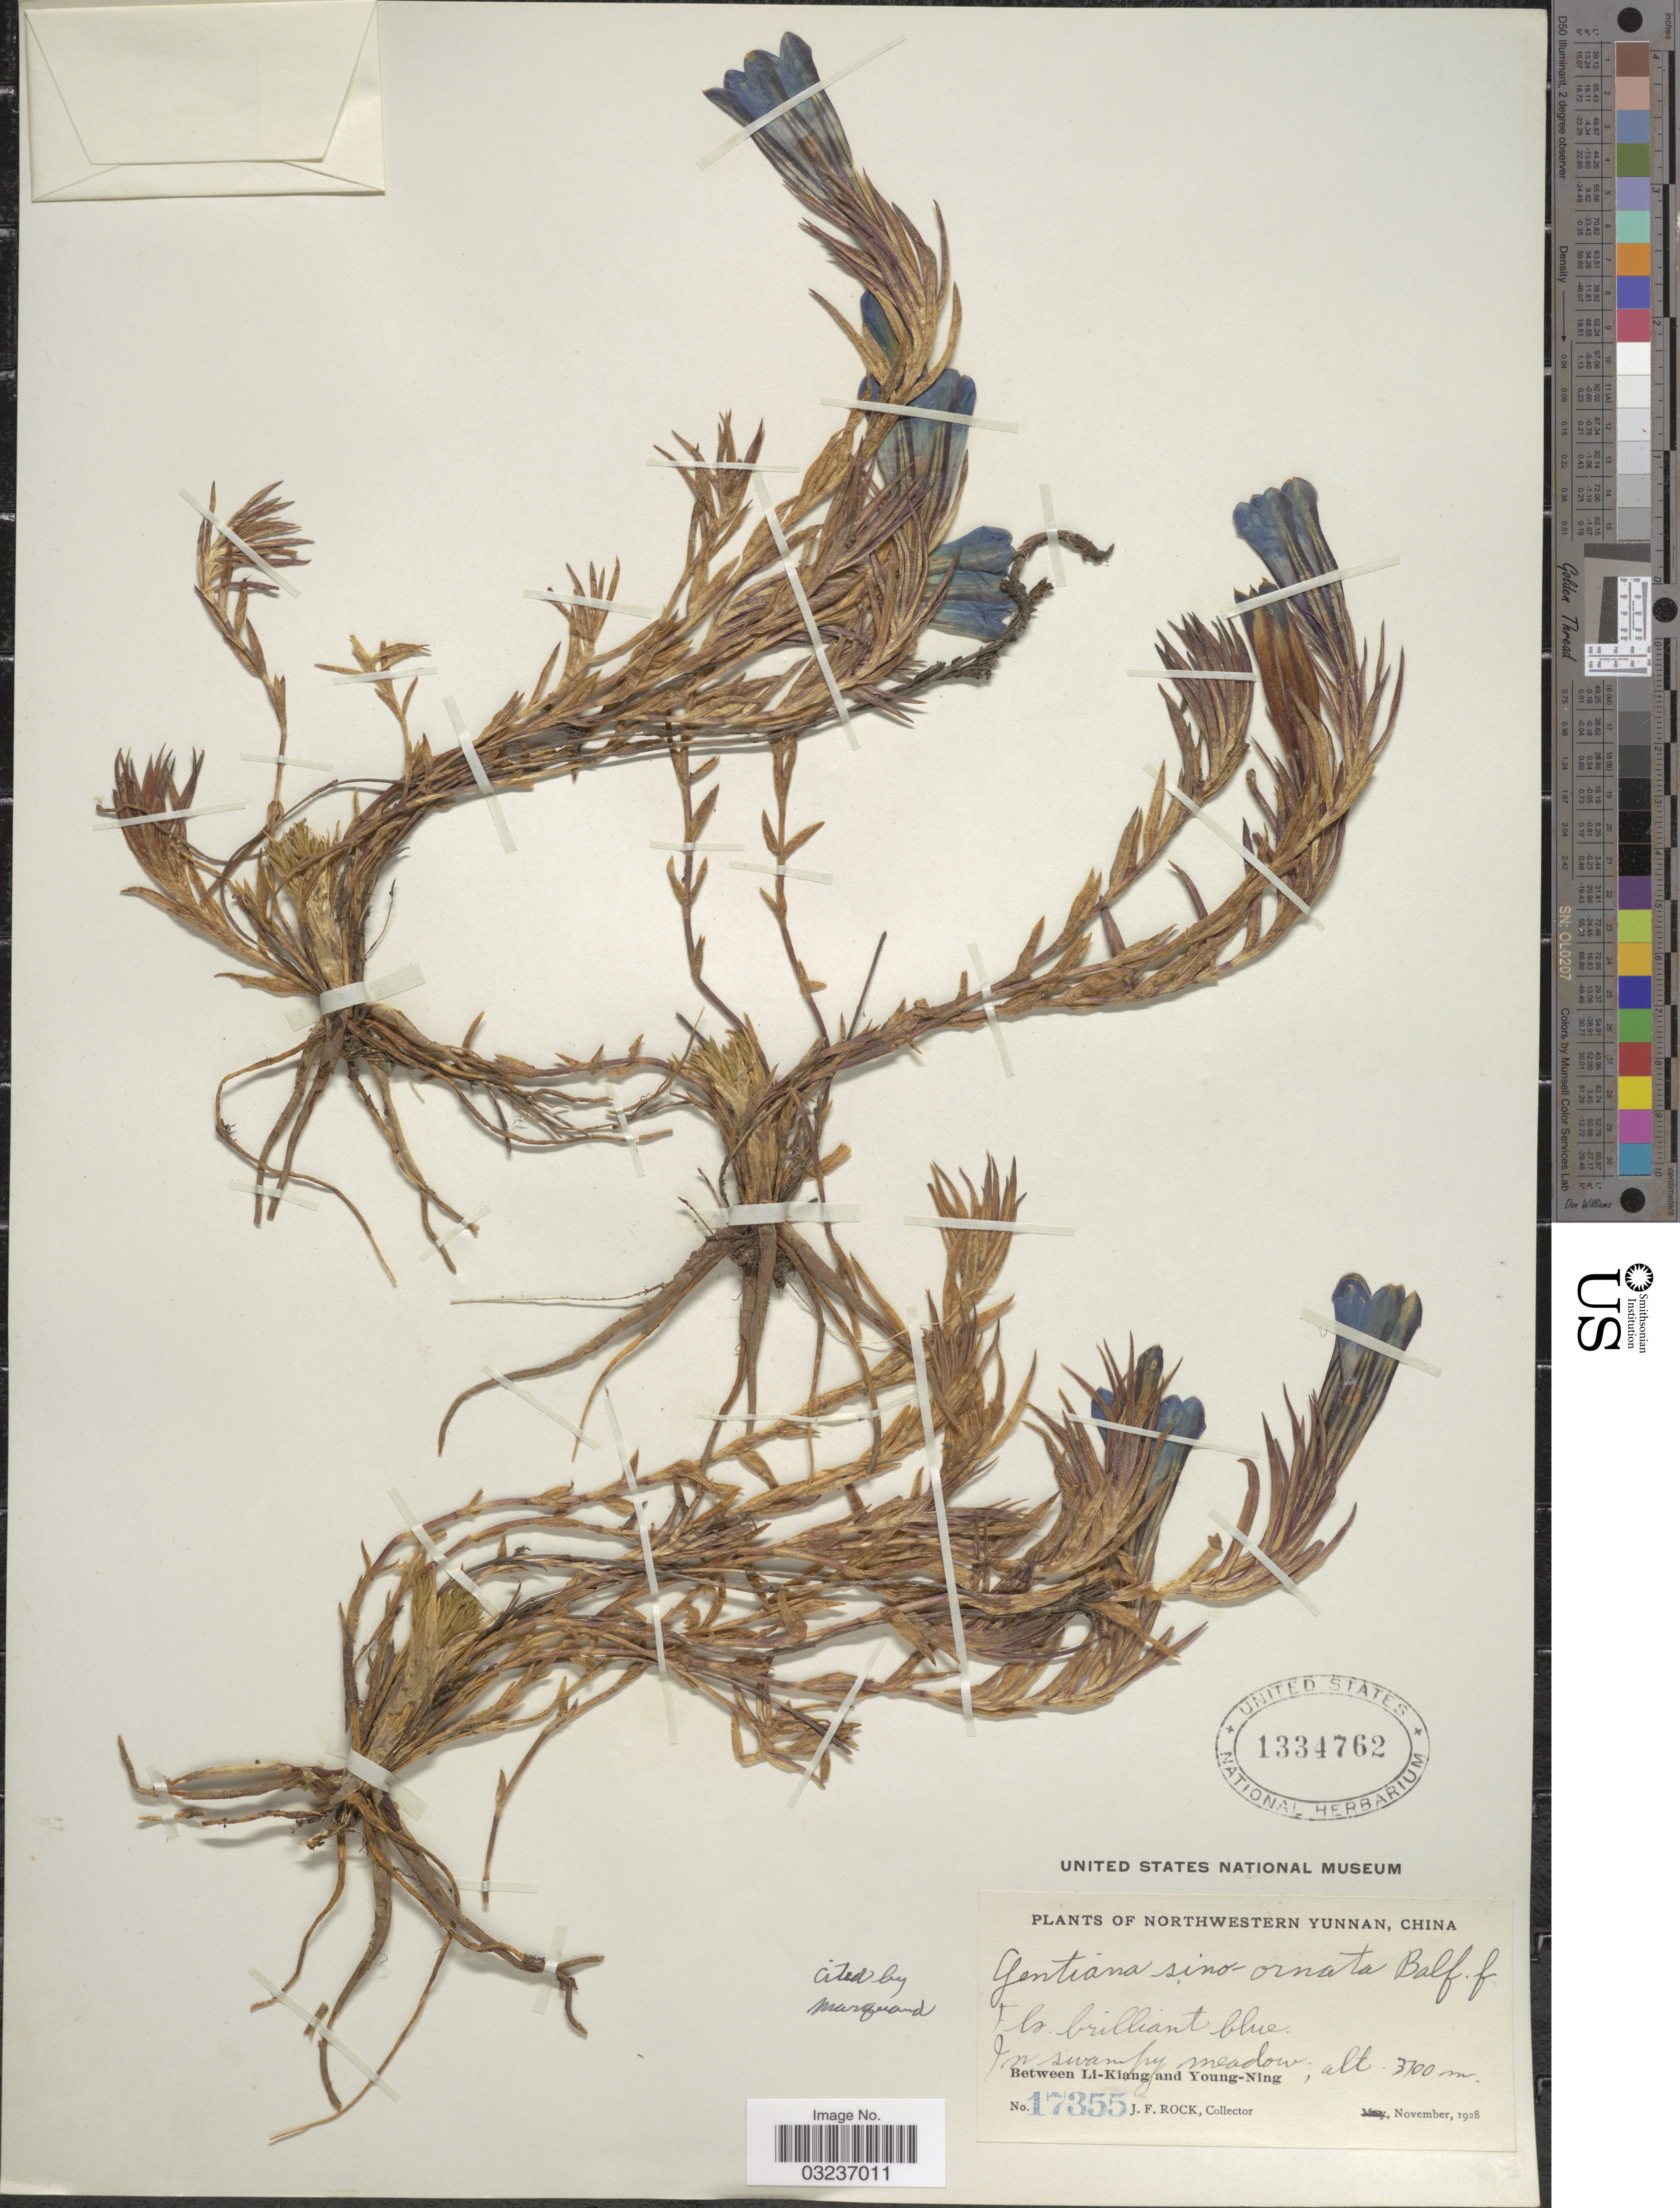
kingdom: Plantae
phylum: Tracheophyta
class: Magnoliopsida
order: Gentianales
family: Gentianaceae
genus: Gentiana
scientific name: Gentiana sino-ornata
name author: Balf. f.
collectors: J. Rock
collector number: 17355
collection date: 1928-11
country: China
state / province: Yunnan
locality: Northwestern Yunnan, China, Between Li-Kiang and Young-Ning.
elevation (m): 3700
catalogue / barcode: US 1334762